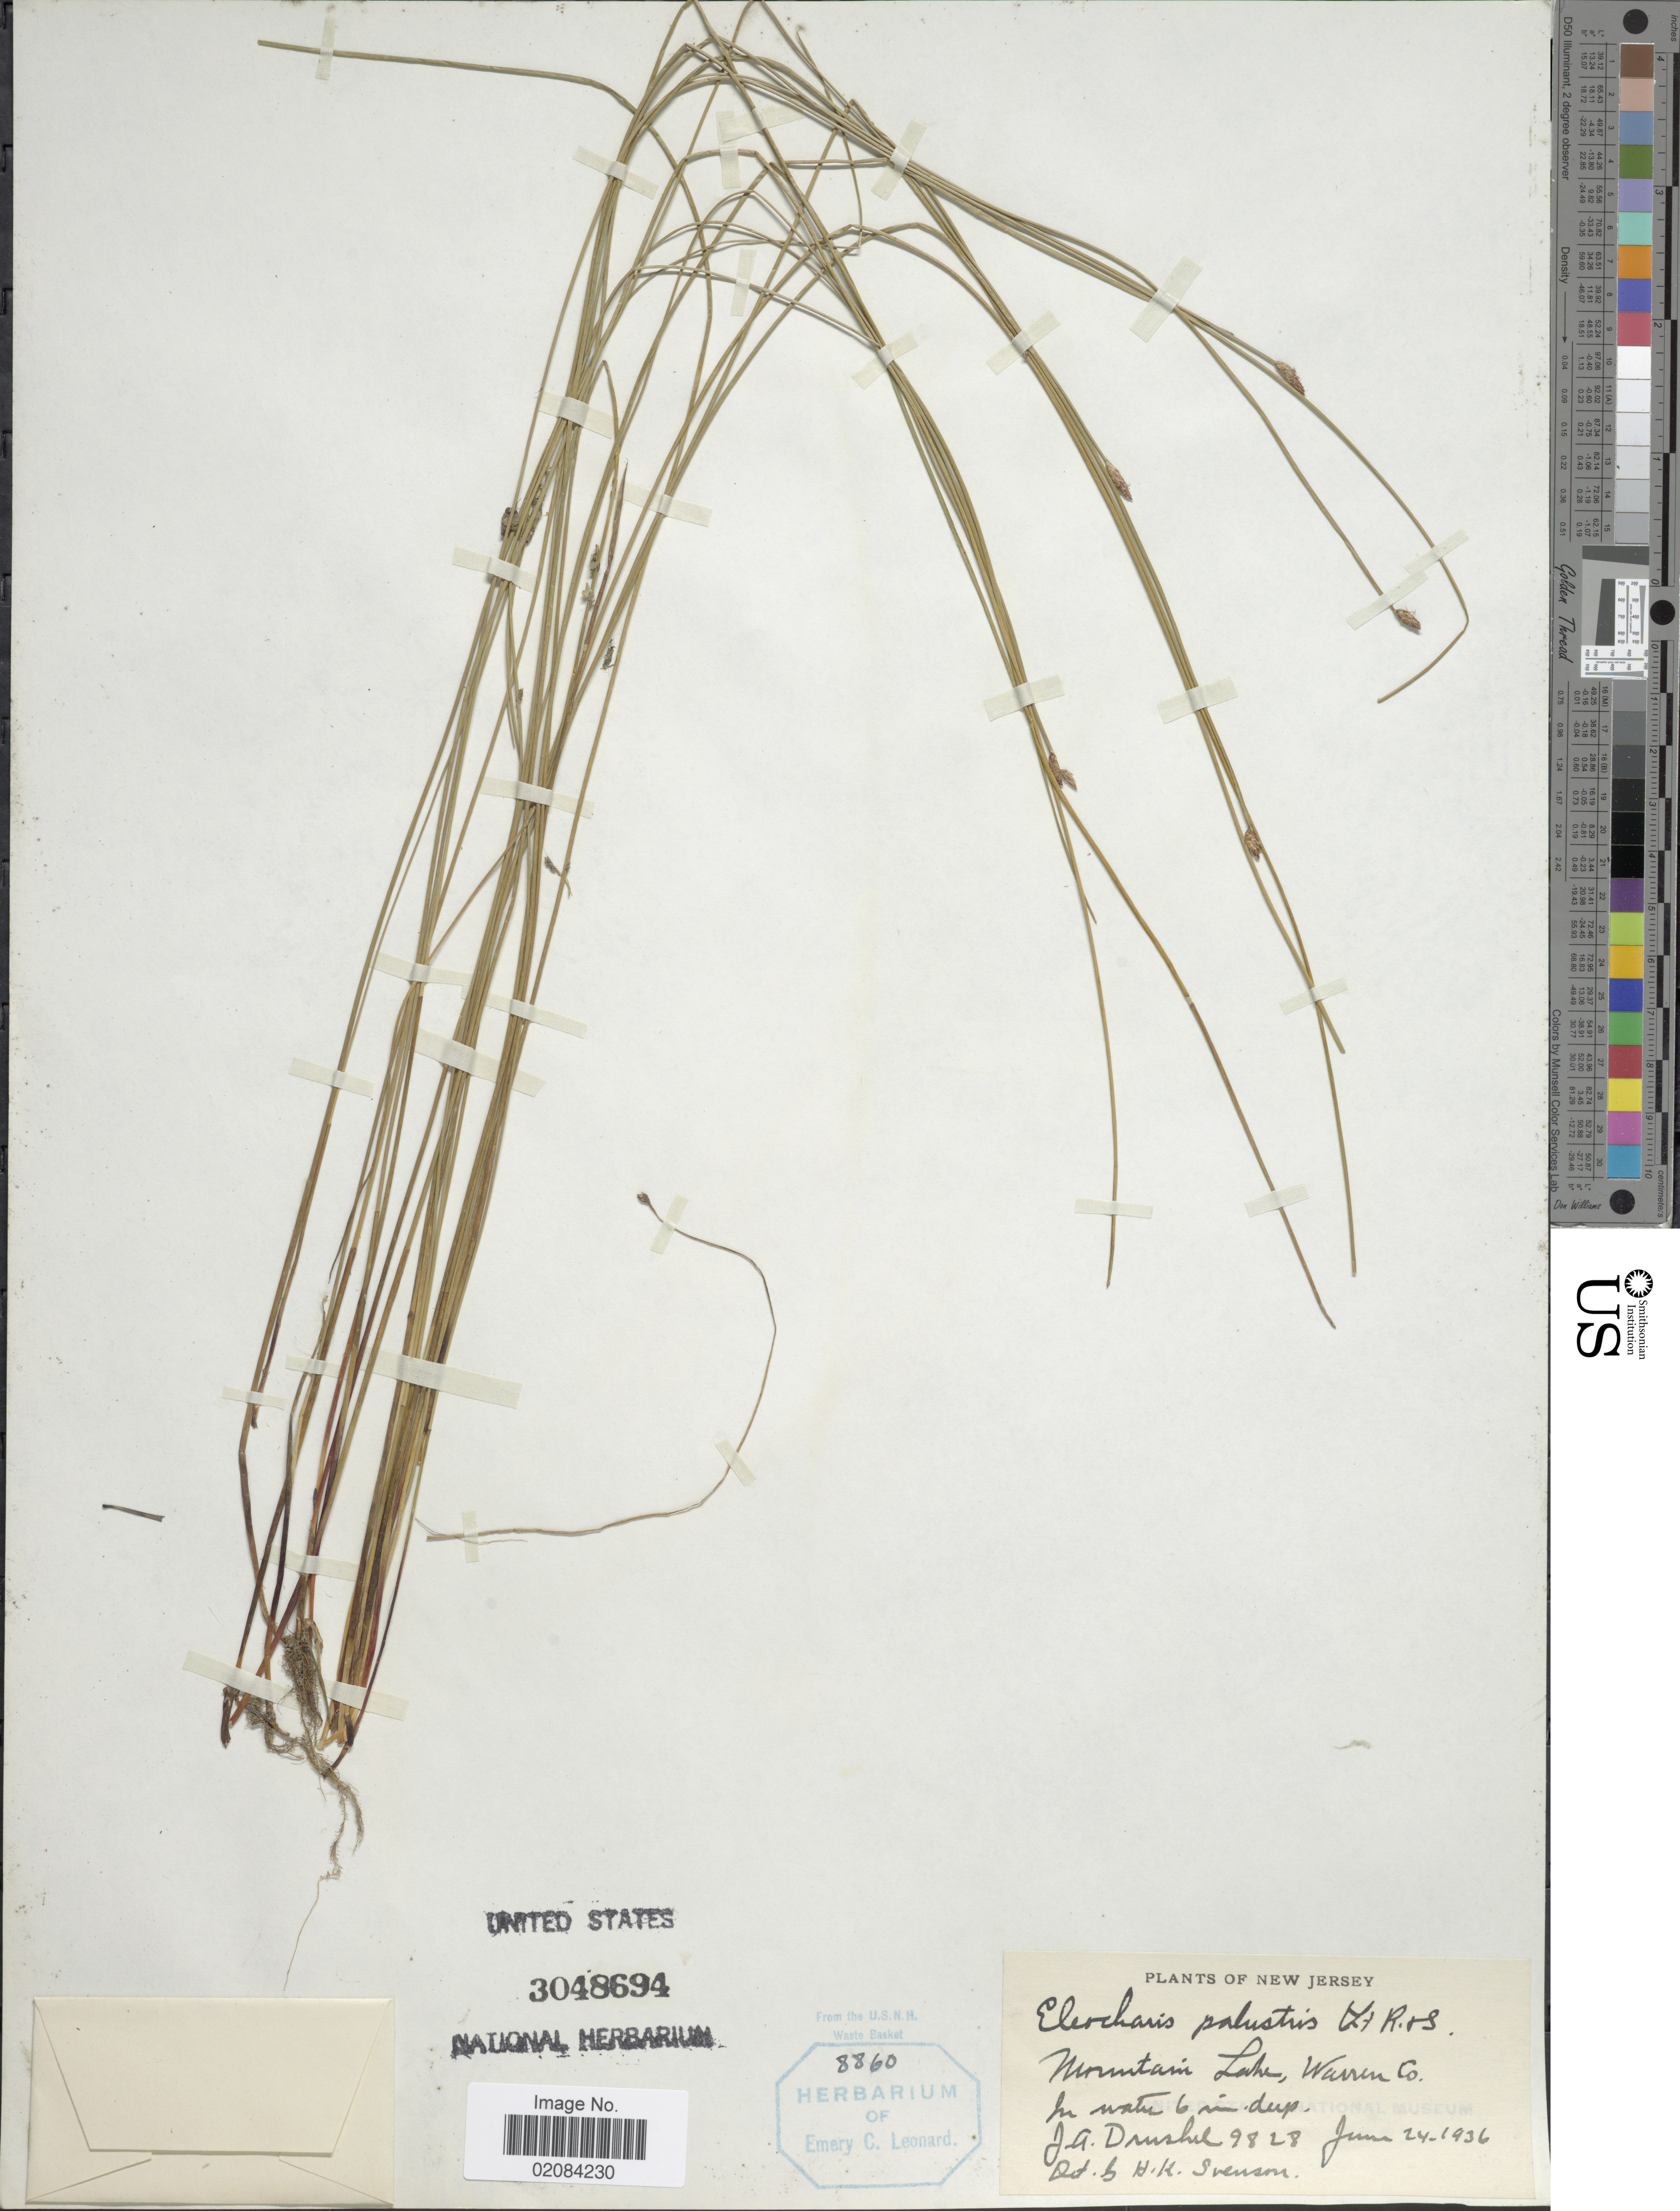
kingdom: Plantae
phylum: Tracheophyta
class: Liliopsida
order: Poales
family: Cyperaceae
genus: Eleocharis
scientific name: Eleocharis palustris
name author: (L.) Roem. & Schult.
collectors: J. A. Drushel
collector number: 9828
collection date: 1936-06-24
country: United States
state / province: New Jersey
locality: Mountain Lake, Warren Co. In water 6 in deep.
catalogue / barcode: US 3048694